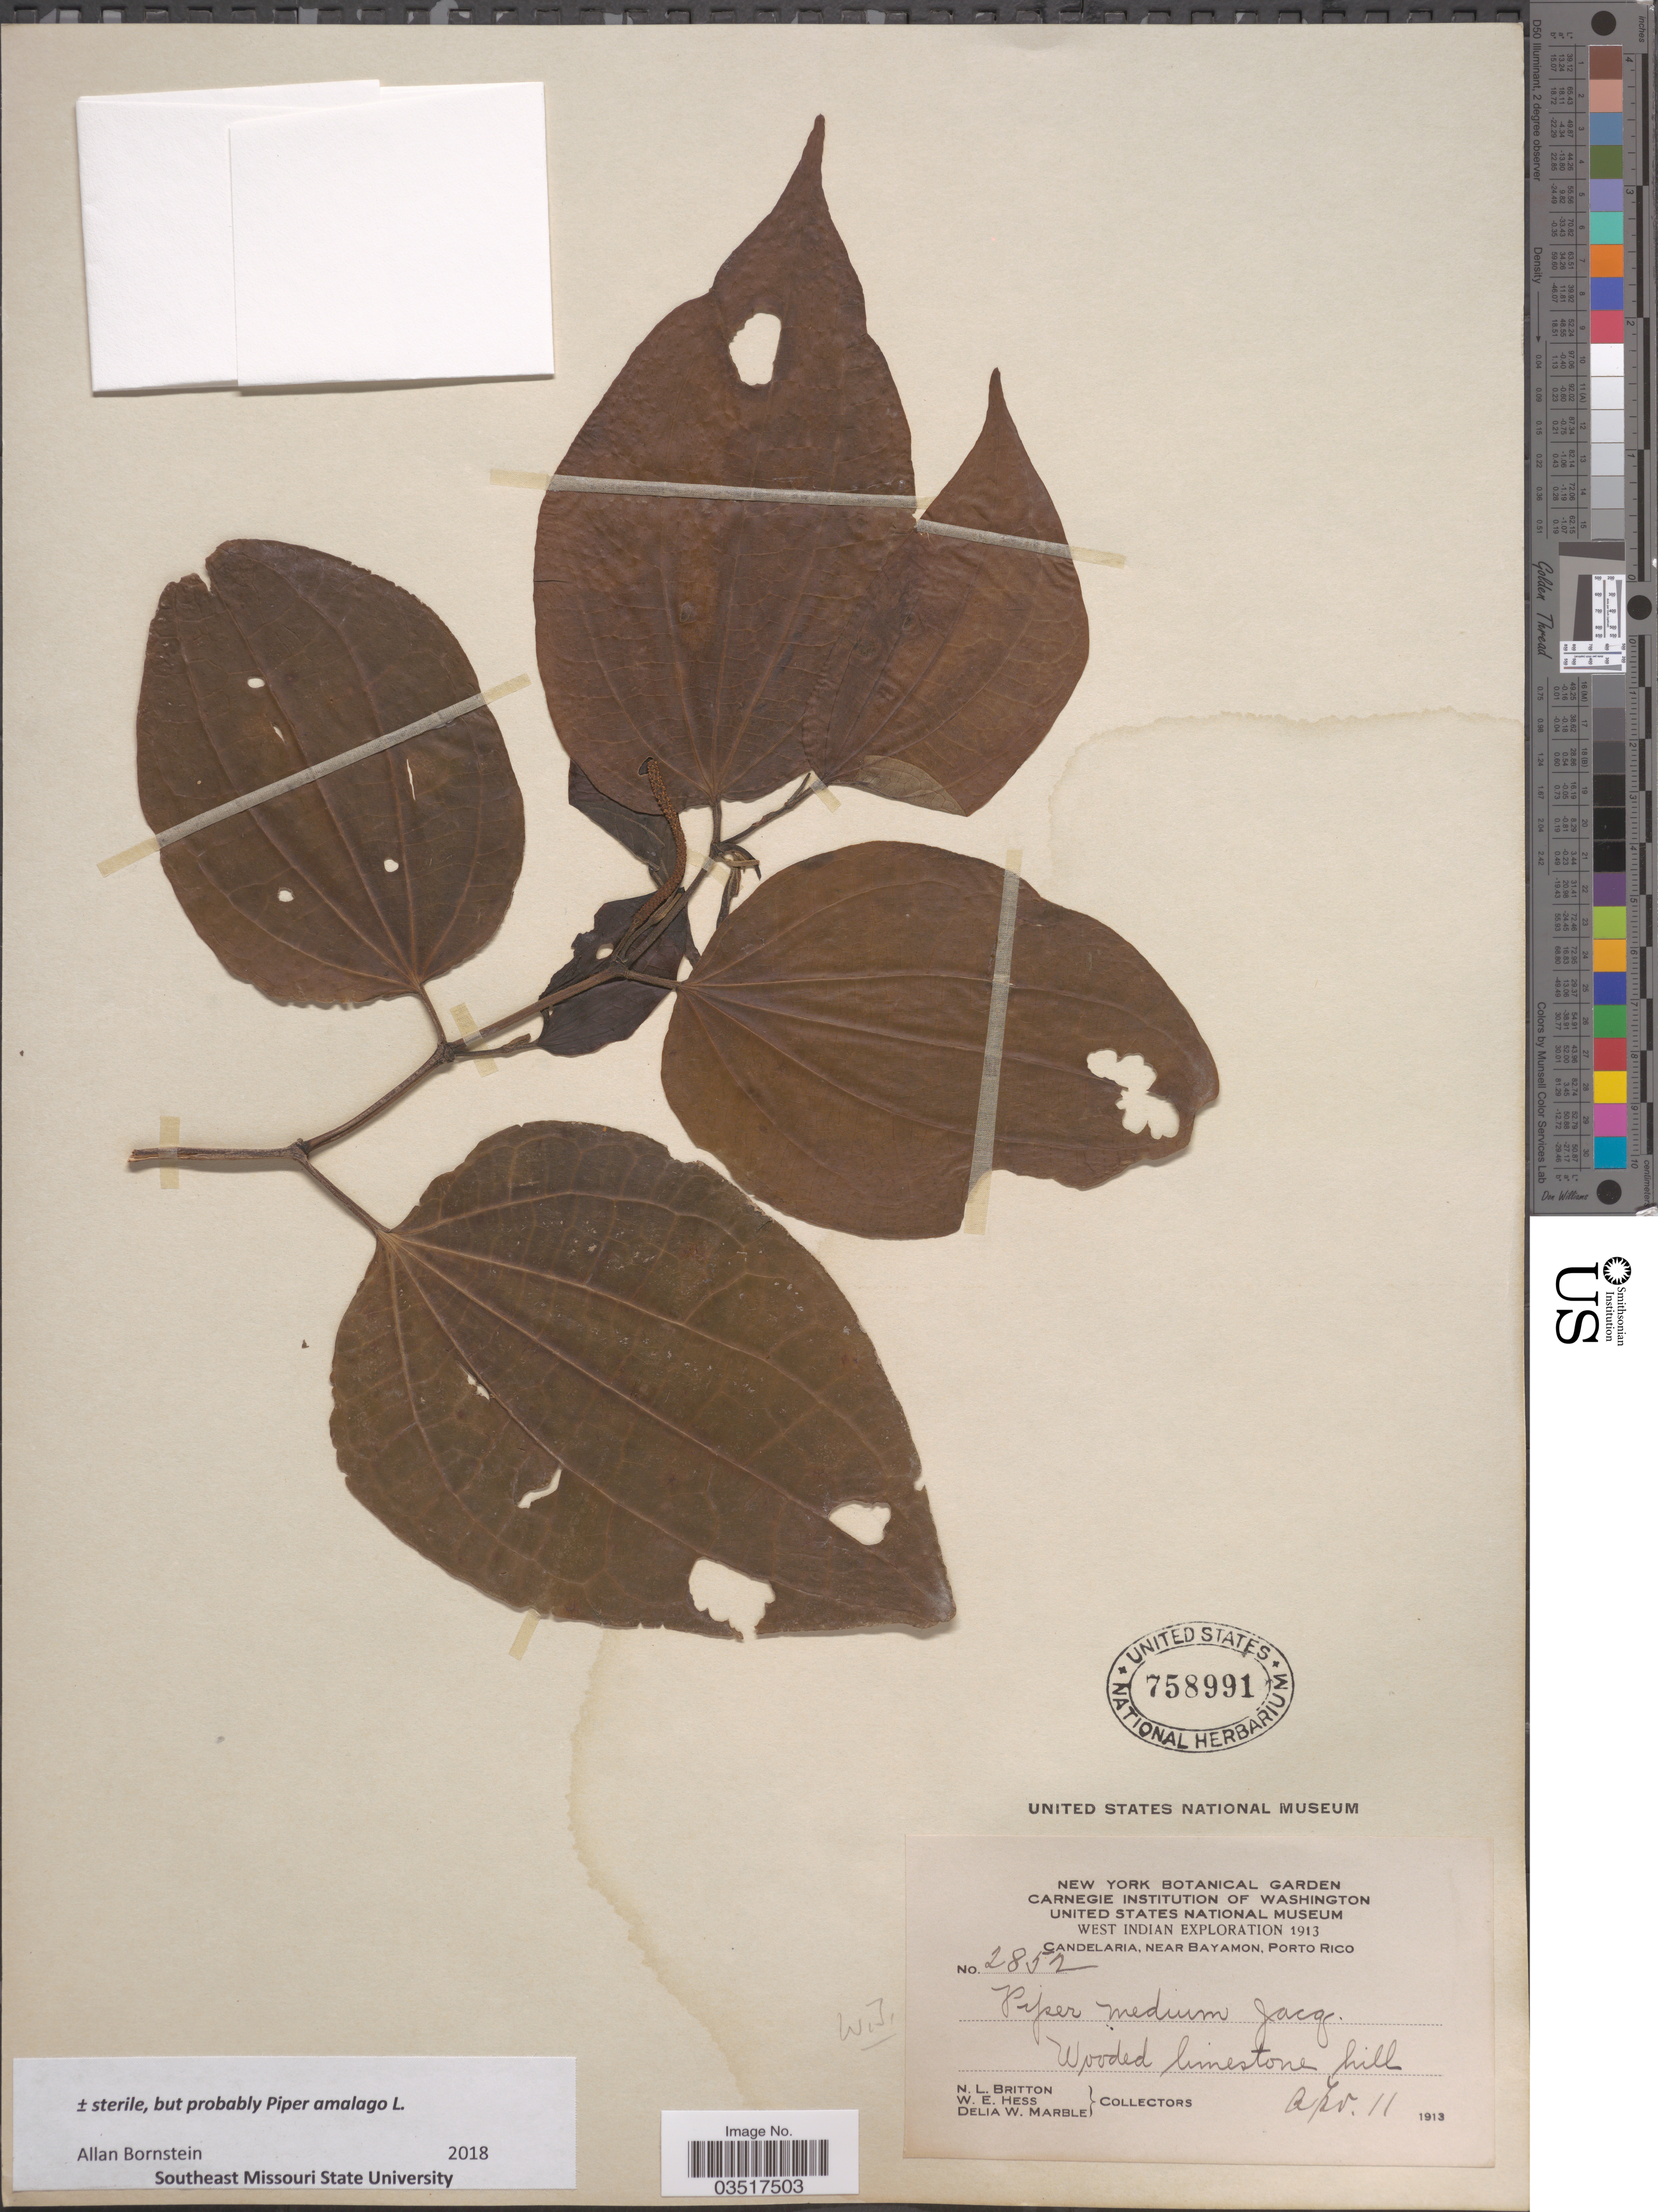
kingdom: Plantae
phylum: Tracheophyta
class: Magnoliopsida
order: Piperales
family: Piperaceae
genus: Piper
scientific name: Piper amalago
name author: L.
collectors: N. Britton, W. Hess & D. W. Marble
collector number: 2852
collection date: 1913-04-11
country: Puerto Rico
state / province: Bayamón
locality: West Indian. Candelaria, near Bayamon, Porto Rico. Wooded limestone hill.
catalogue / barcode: US 758991